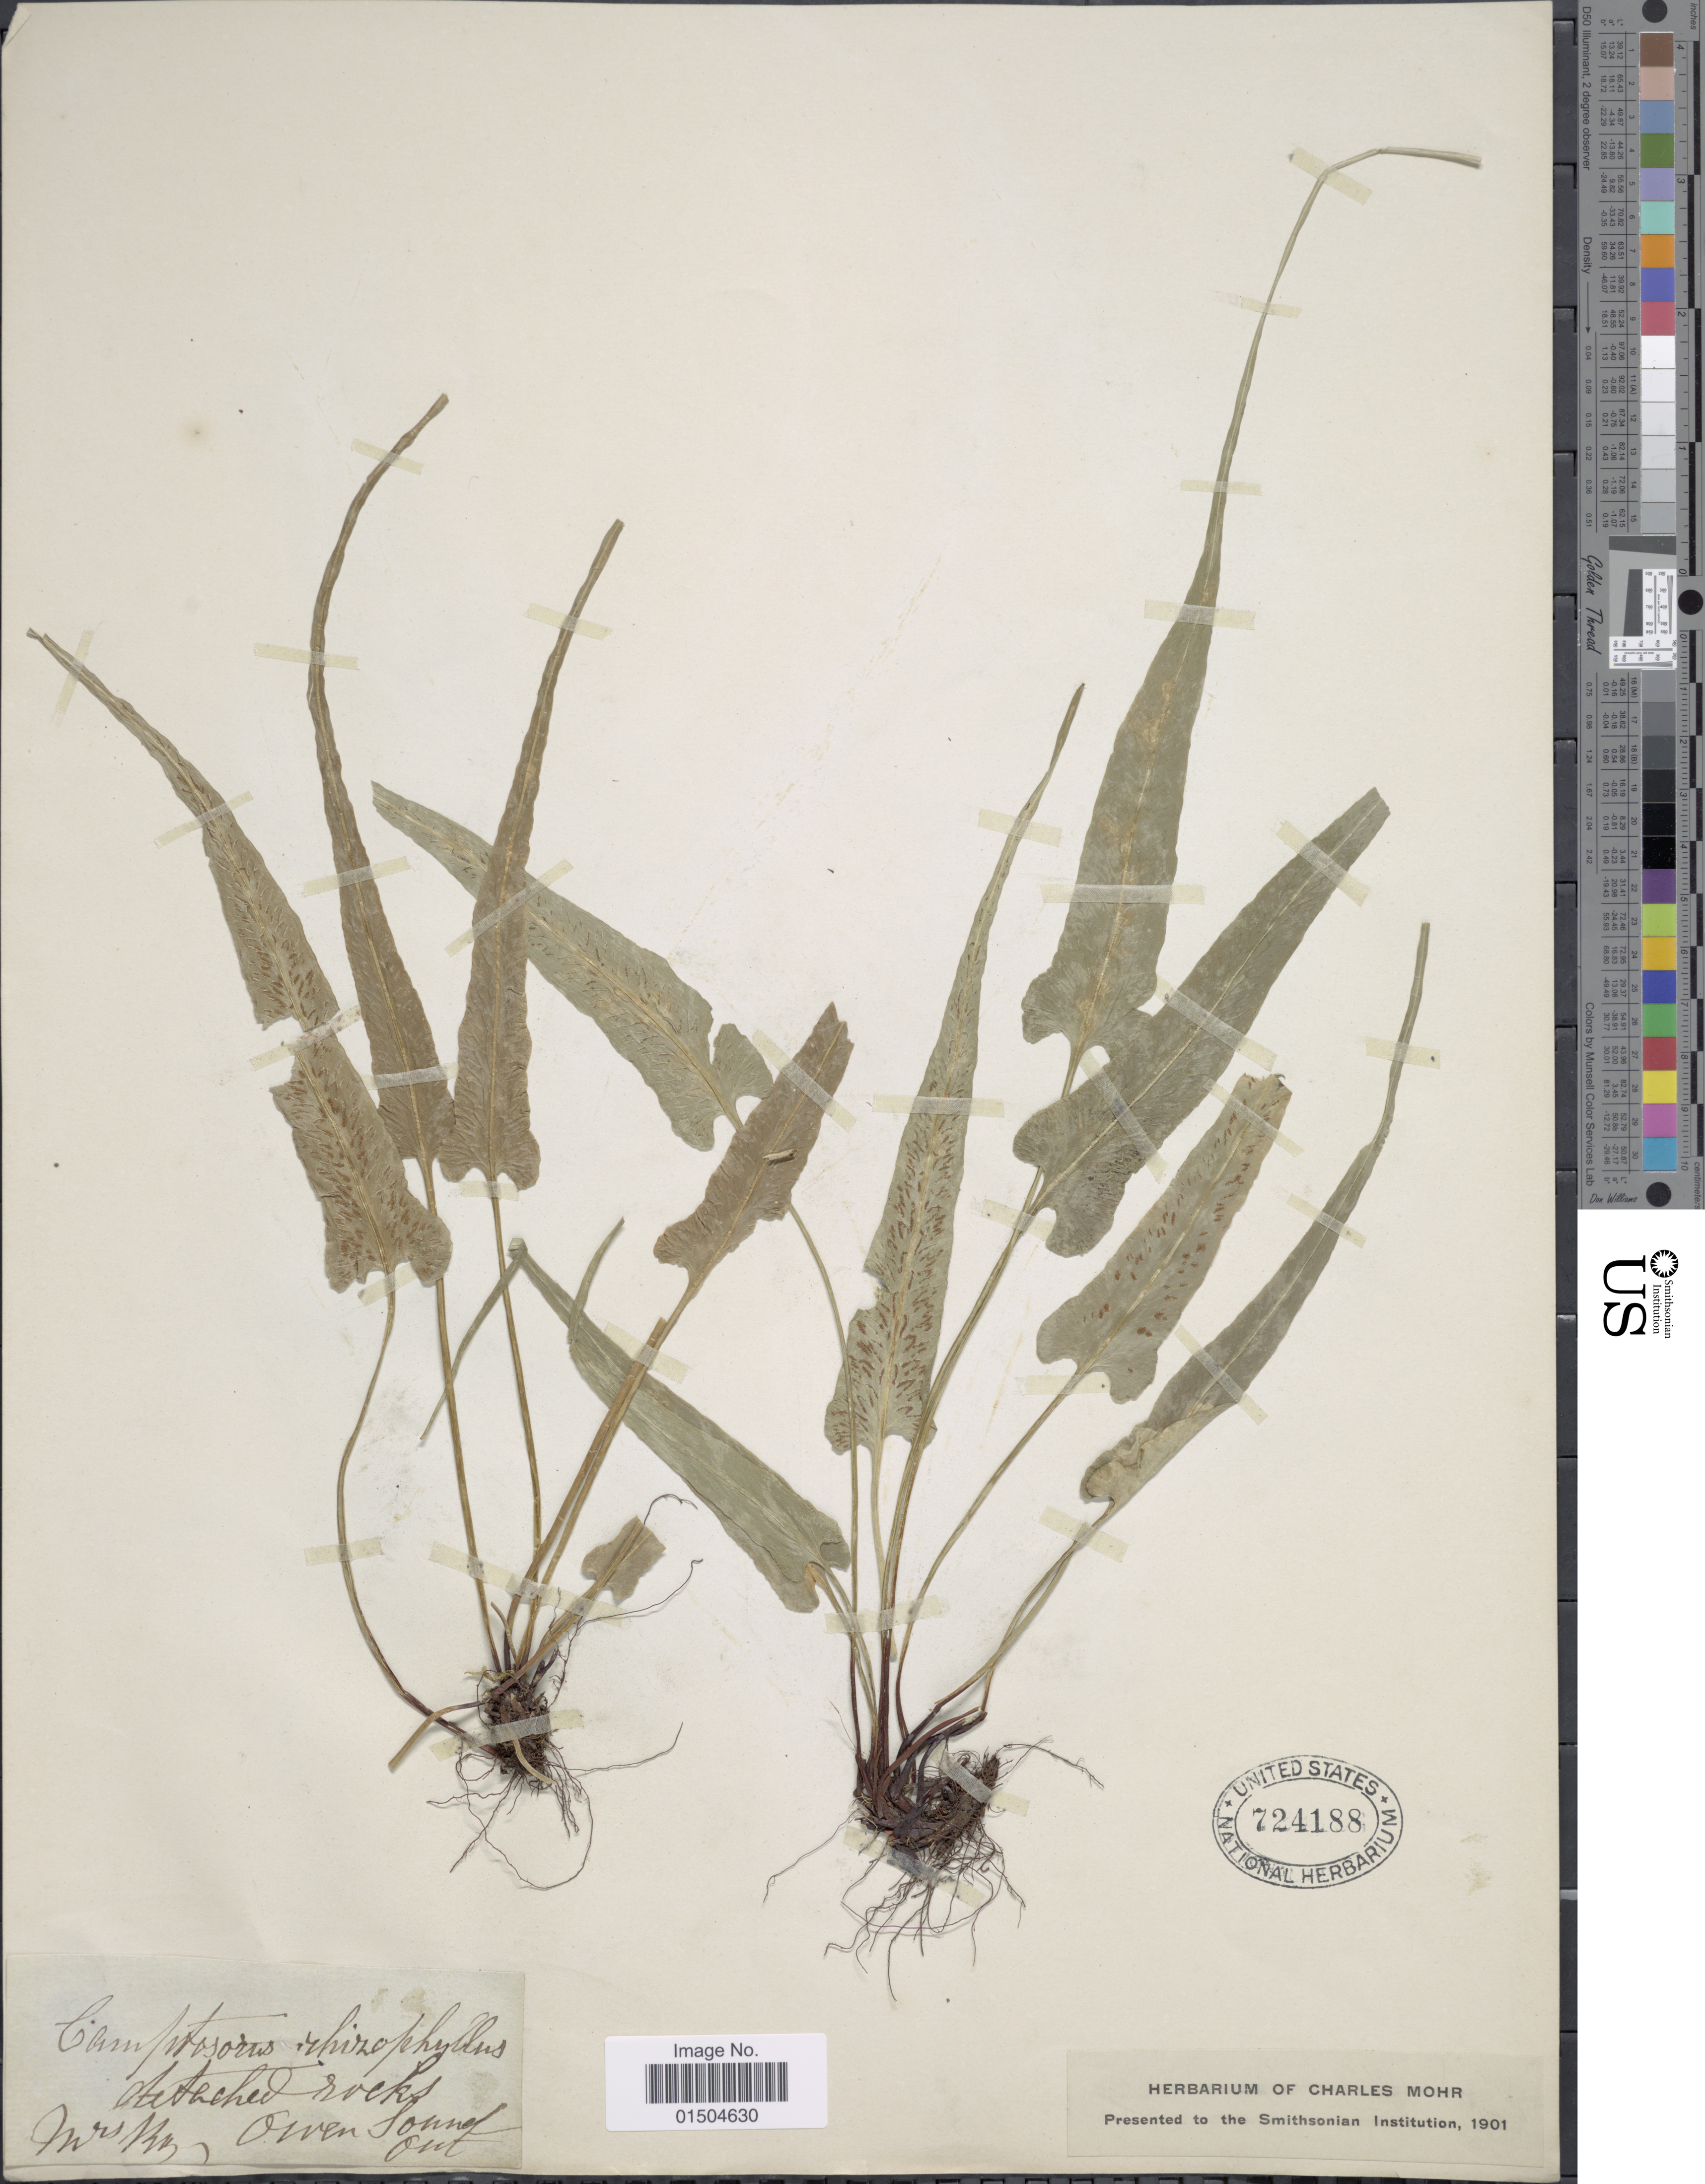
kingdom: Plantae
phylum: Tracheophyta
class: Polypodiopsida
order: Polypodiales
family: Aspleniaceae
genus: Asplenium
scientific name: Asplenium rhizophyllum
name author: L.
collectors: W. Roy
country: Canada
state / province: Ontario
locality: Owen Sound.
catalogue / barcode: US 724188